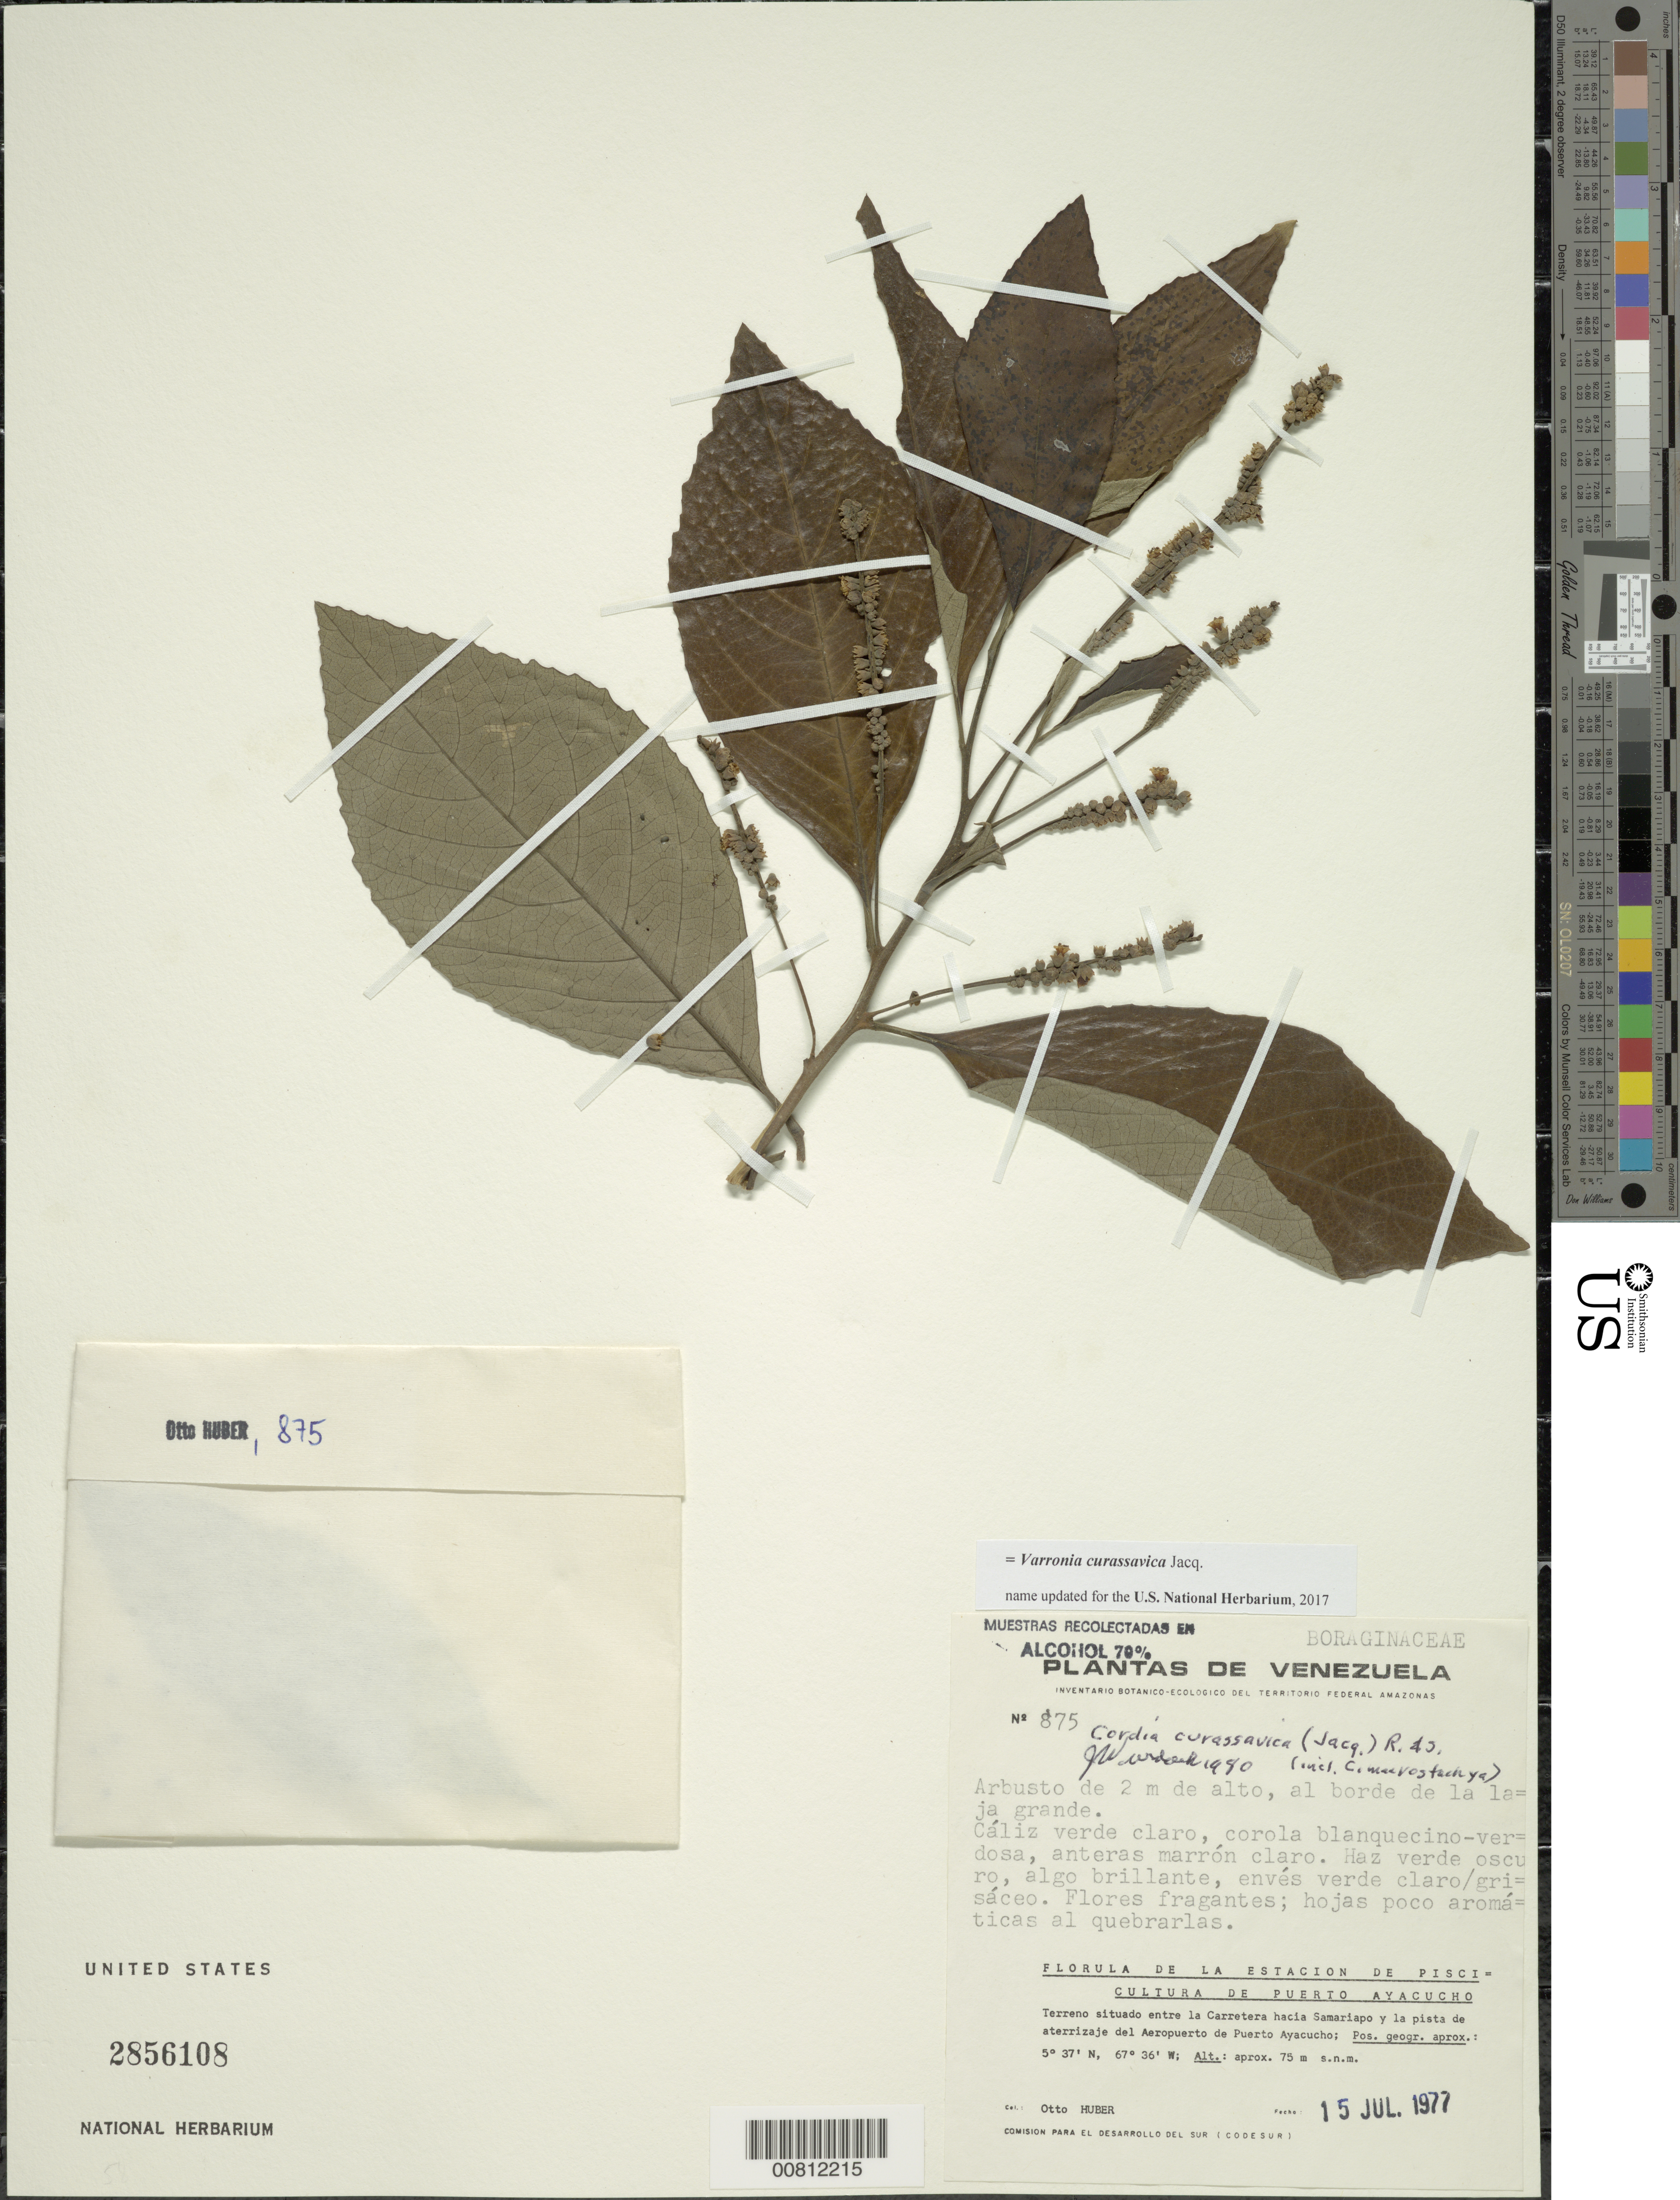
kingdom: Plantae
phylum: Tracheophyta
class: Magnoliopsida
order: Boraginales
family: Cordiaceae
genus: Varronia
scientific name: Varronia curassavica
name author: Jacq.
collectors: O. Huber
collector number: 875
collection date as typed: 15-Jul-77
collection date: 1977-07-15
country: Venezuela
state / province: Amazonas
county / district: Atures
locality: Puerto Ayacucho, carretera hacia Samariapo y la pista de aterrizaje del Aeropuerto de Puerto Ayacucho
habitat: Borde de la laja grande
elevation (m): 75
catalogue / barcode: US 2856108